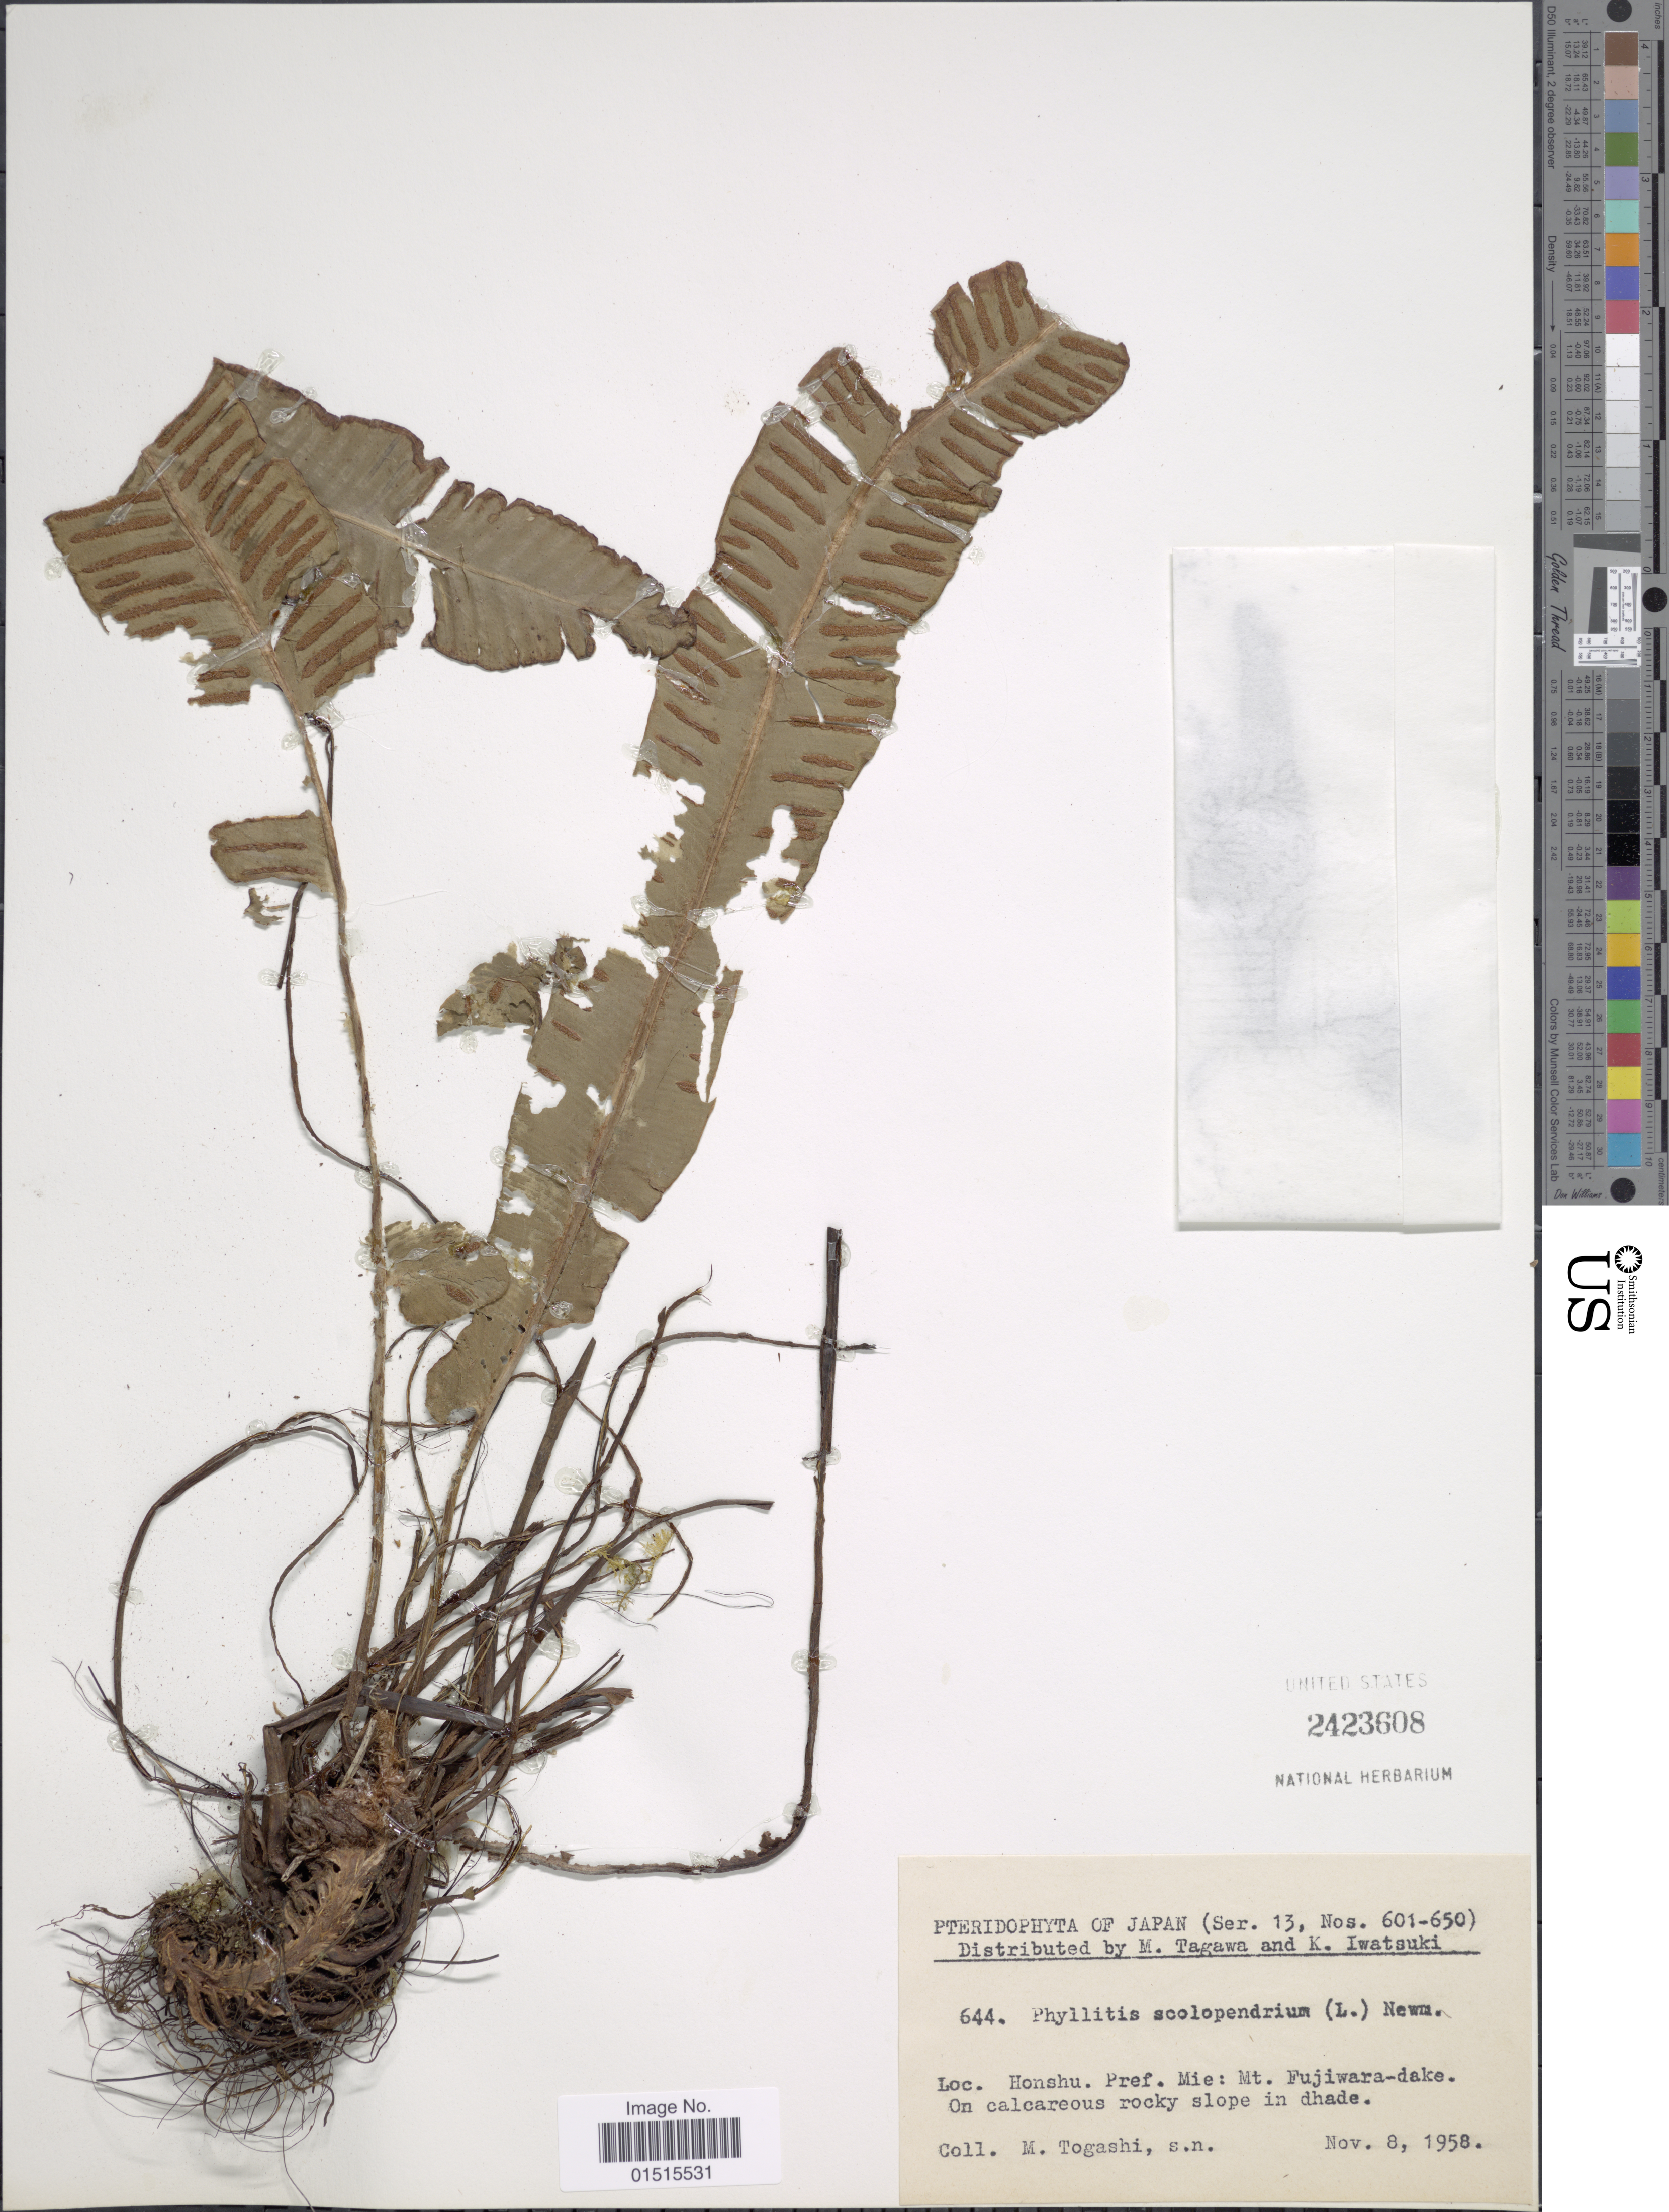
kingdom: Plantae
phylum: Tracheophyta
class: Polypodiopsida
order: Polypodiales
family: Aspleniaceae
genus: Asplenium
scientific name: Asplenium scolopendrium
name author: Sm.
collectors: M. Togashi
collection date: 1958-11-08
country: Japan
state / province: Mie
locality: Honshu: Mt. Fujiwara-dake. On calcareous rocky slope in dhade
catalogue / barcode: US 2423608